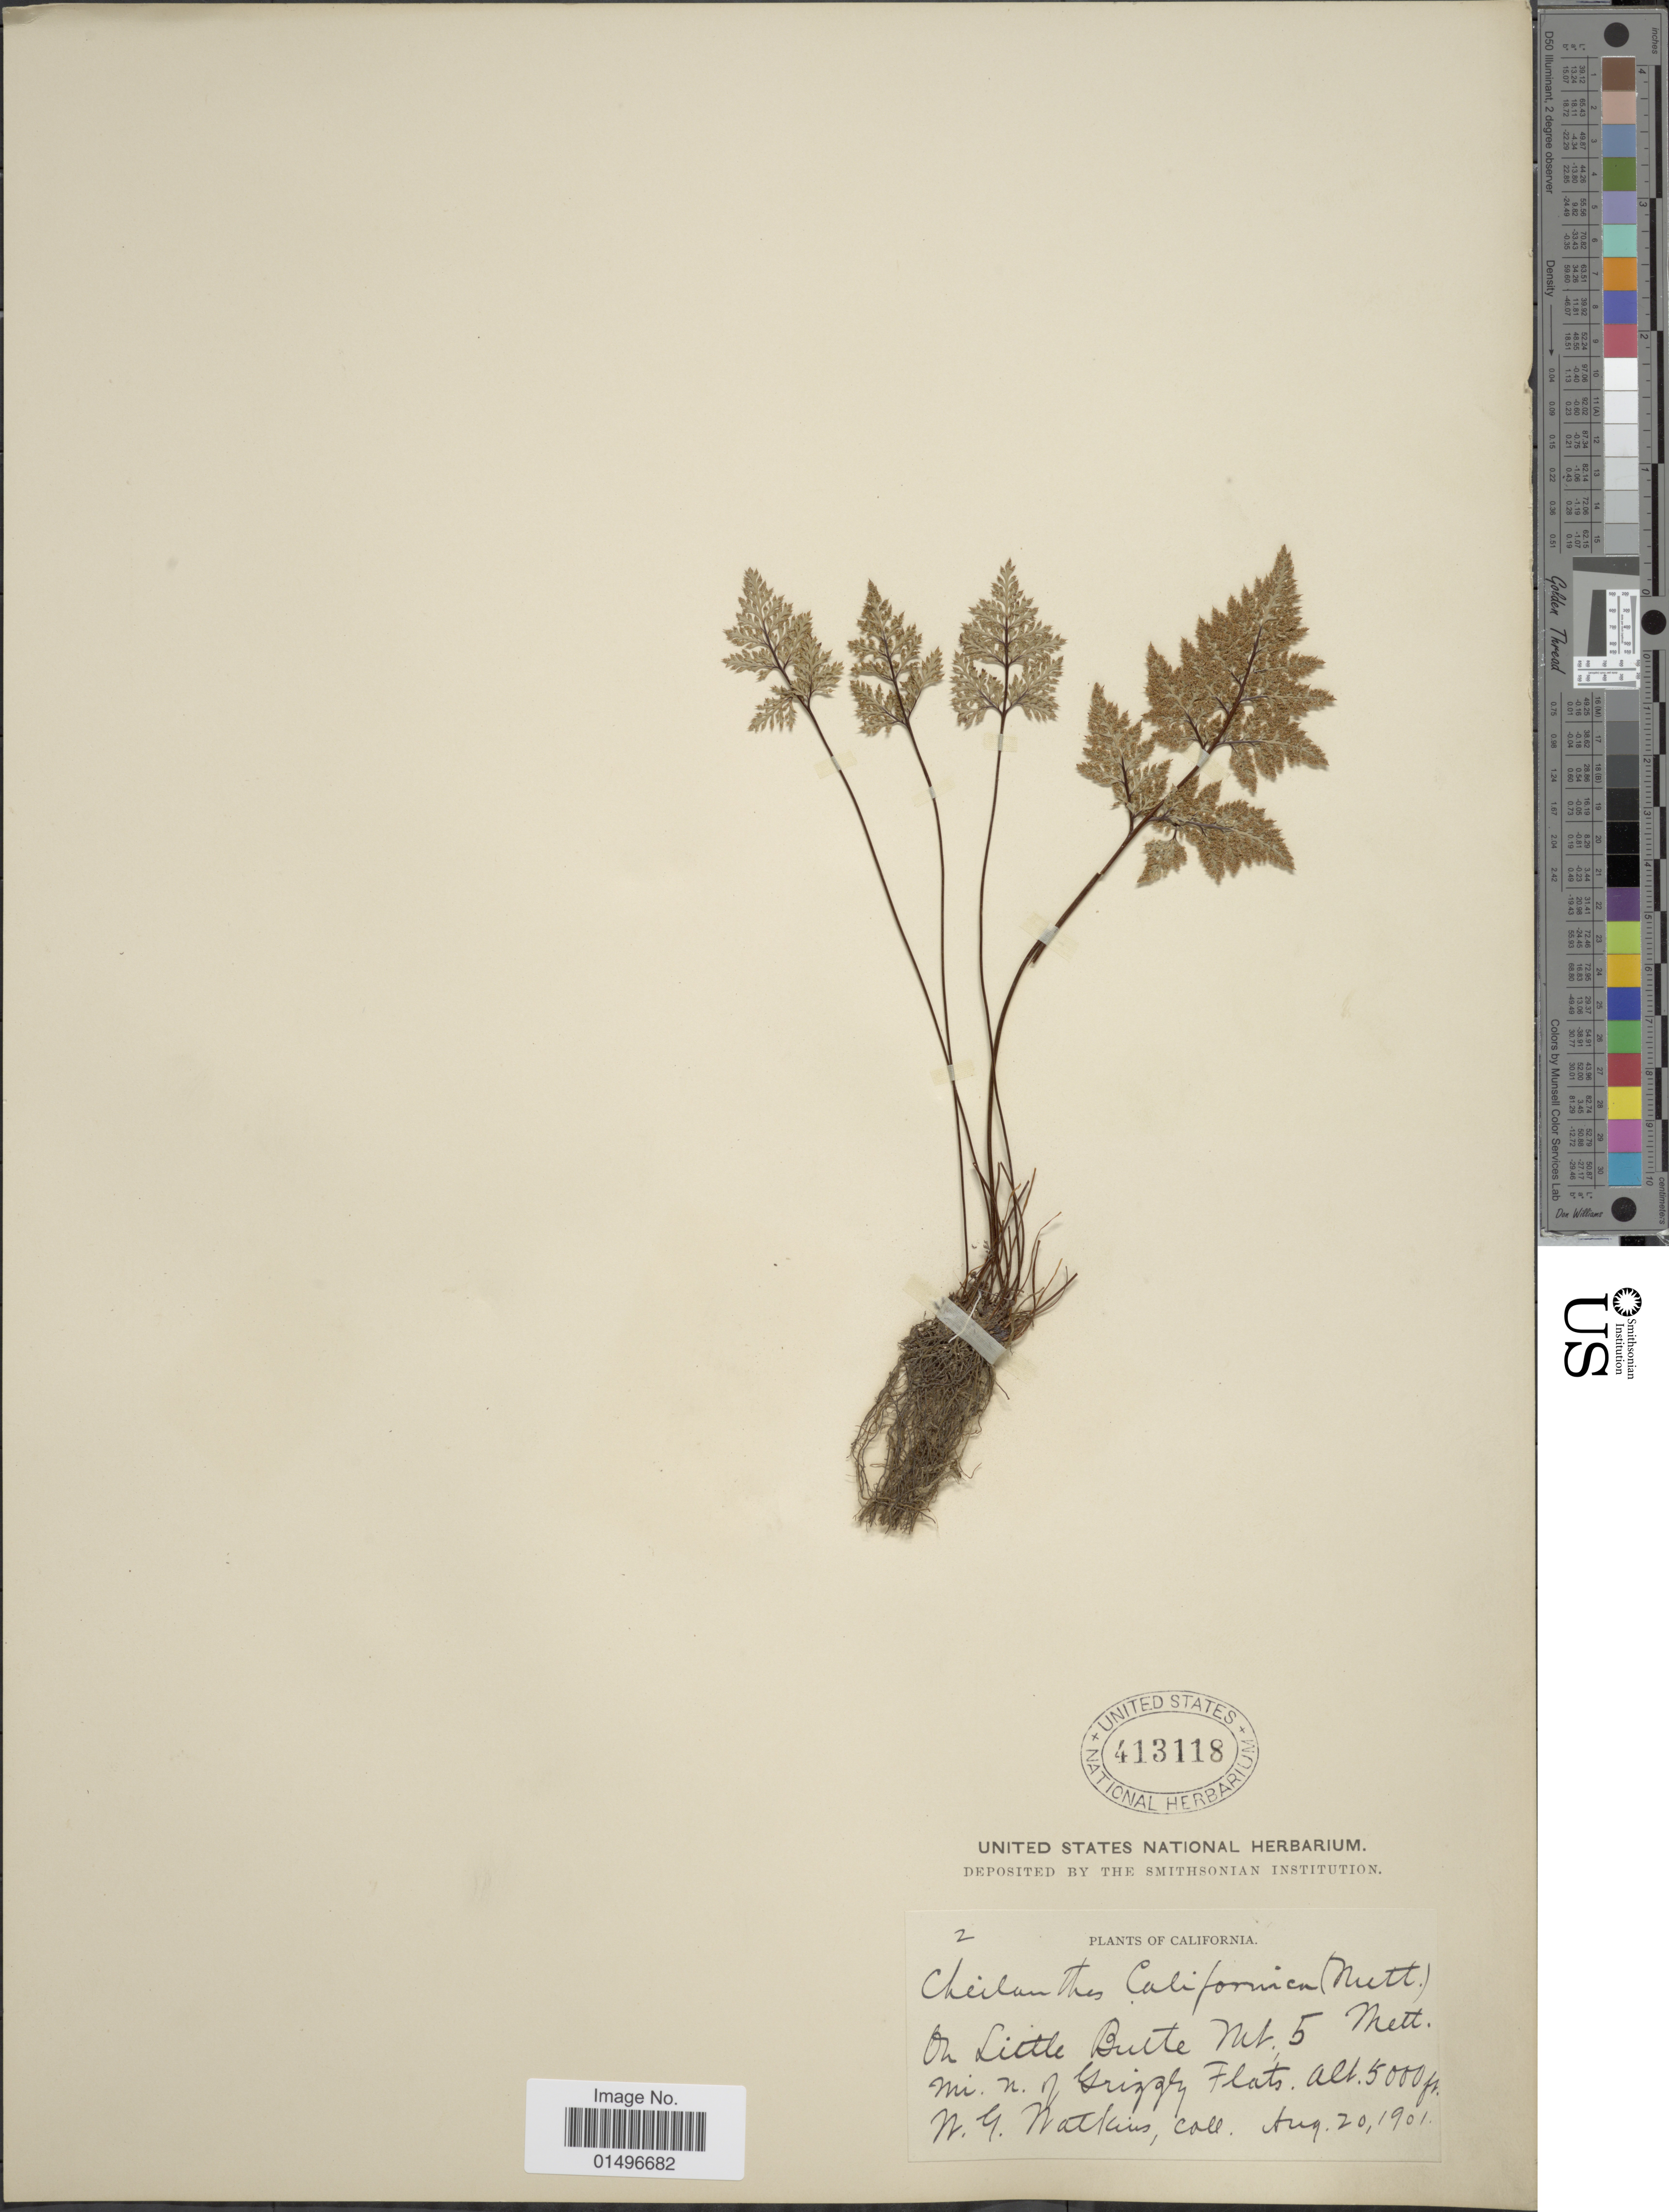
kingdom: Plantae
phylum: Tracheophyta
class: Polypodiopsida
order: Polypodiales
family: Pteridaceae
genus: Aspidotis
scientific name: Aspidotis californica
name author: (Hook.) Nutt. ex Copel.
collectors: W. Watkins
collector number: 2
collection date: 1901-08-20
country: United States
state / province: California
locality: California, on Little Butte Mt. 5 mi. N. of Griffith Pass.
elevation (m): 1524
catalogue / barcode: US 413118